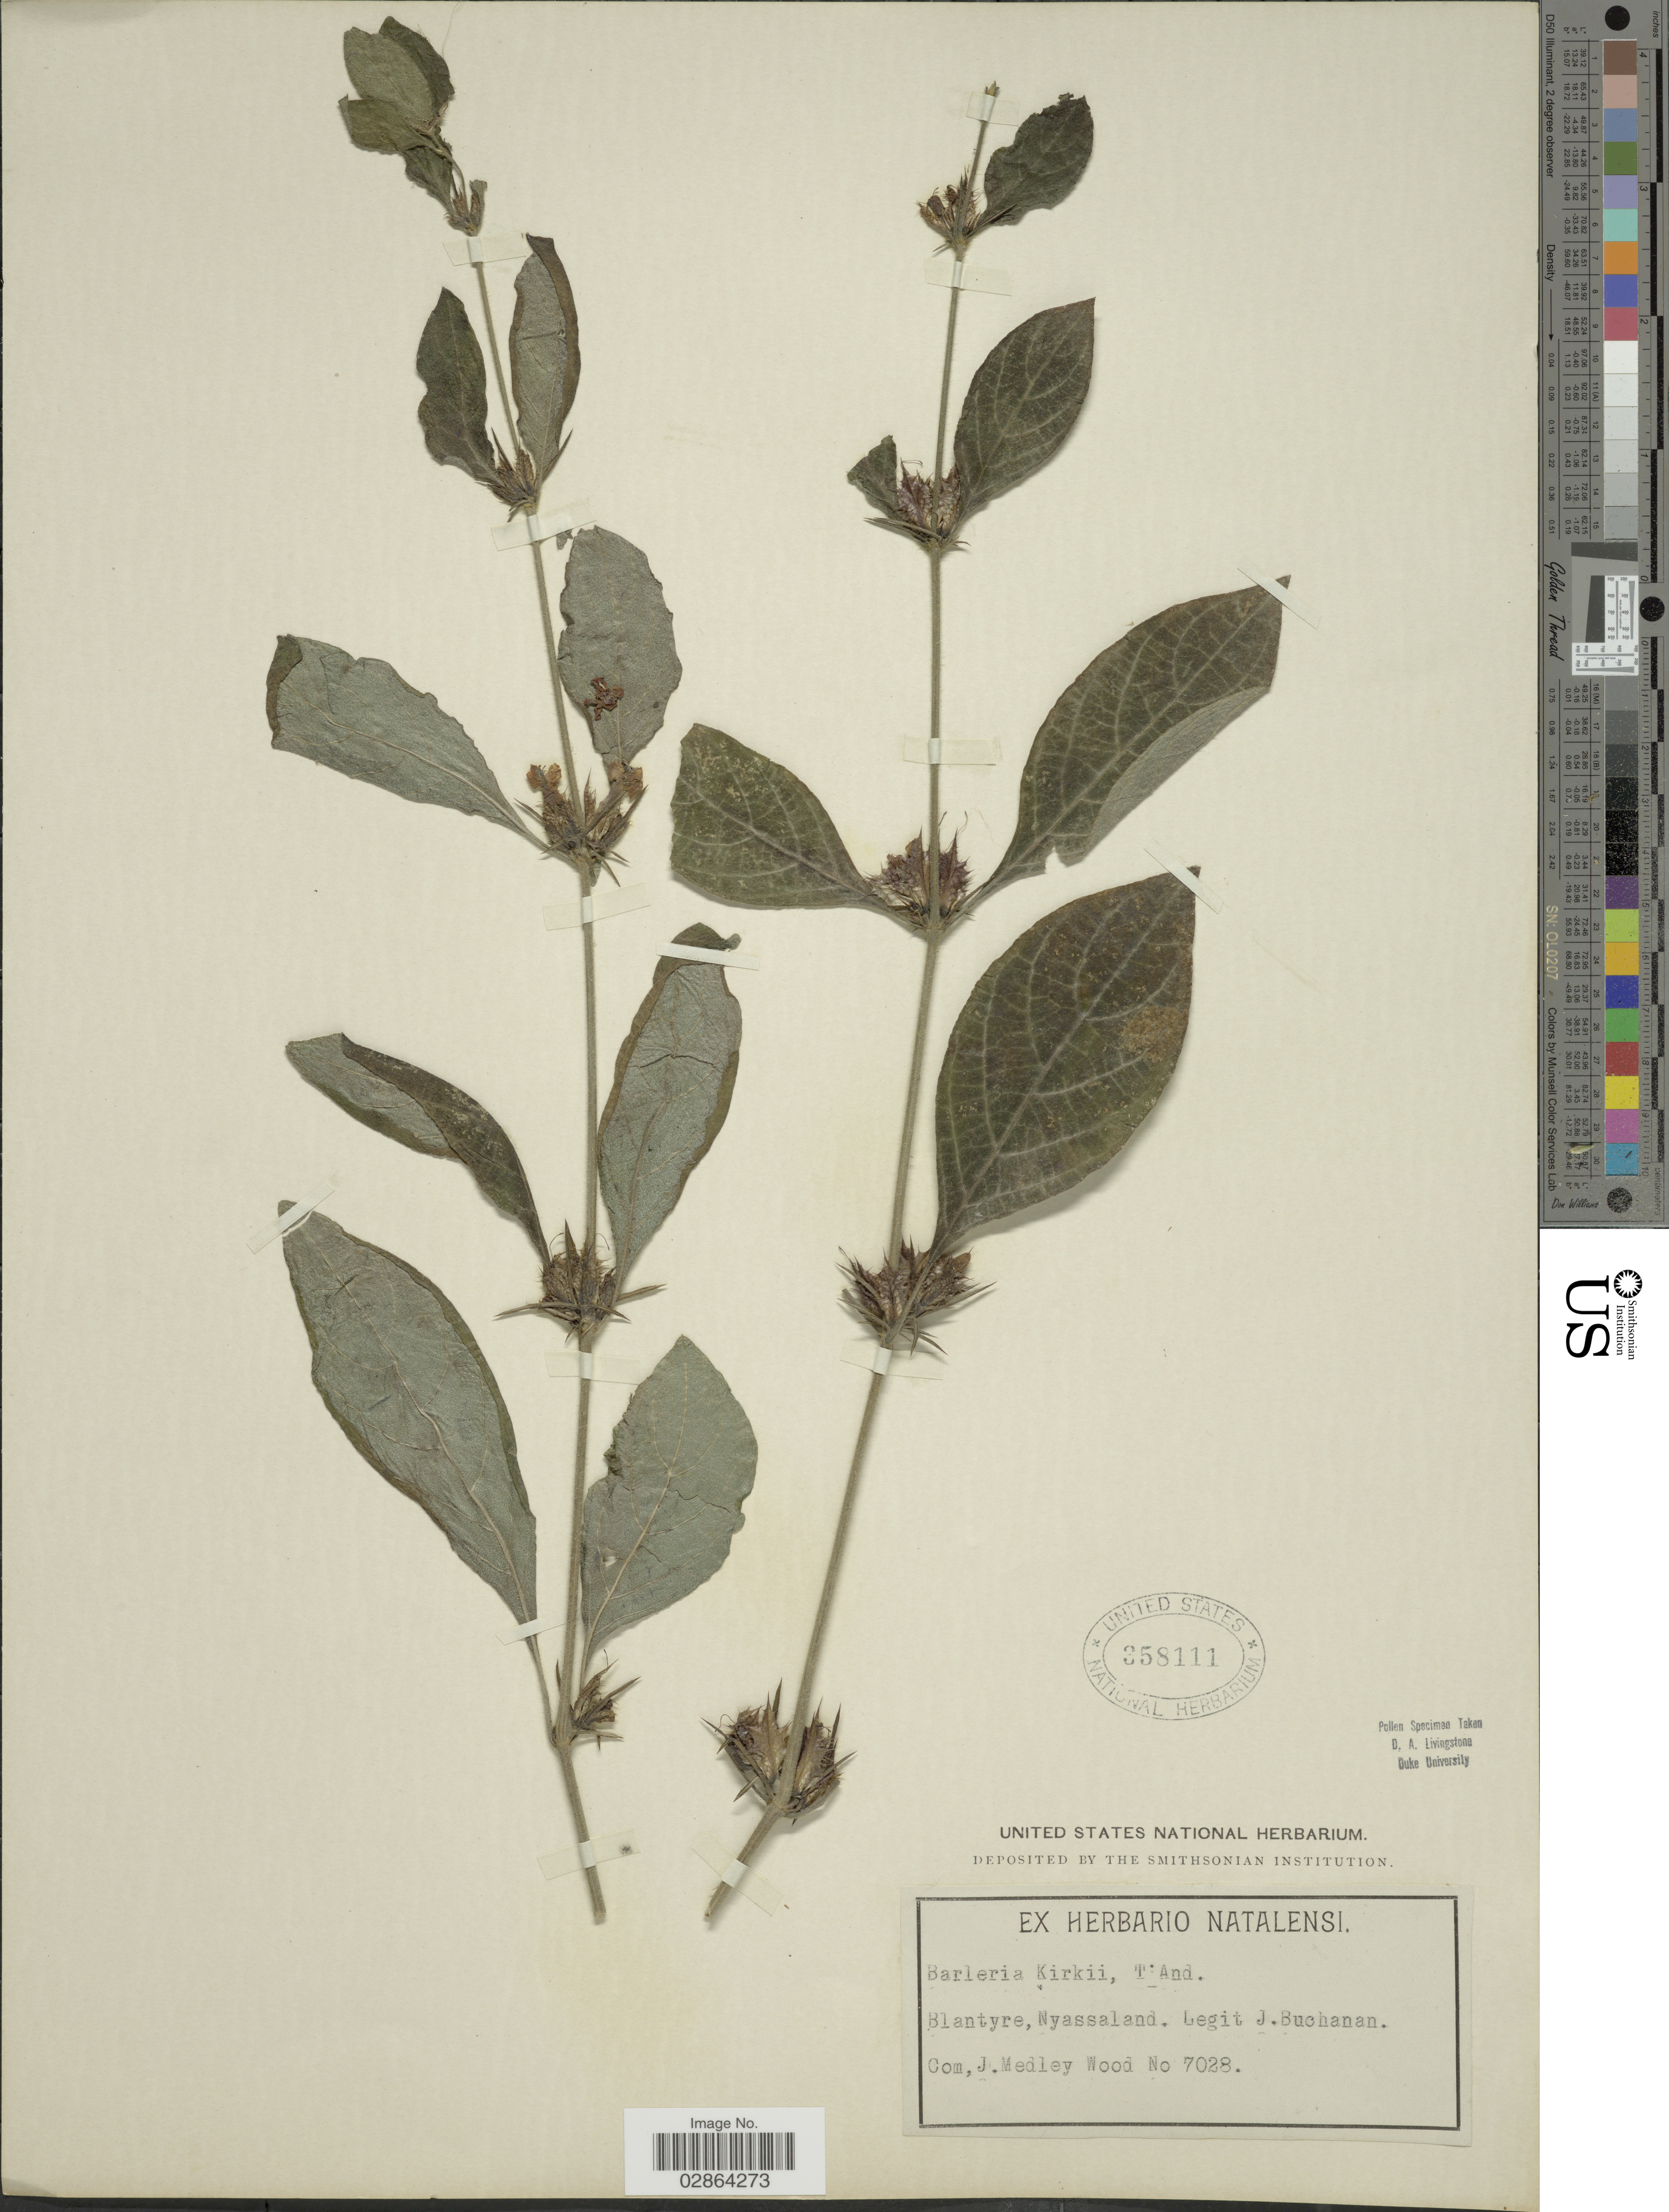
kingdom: Plantae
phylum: Tracheophyta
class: Magnoliopsida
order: Lamiales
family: Acanthaceae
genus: Barleria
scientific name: Barleria kirkii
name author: T. Anderson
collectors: J. Buchanan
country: Malawi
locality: Blantyre, Nyassaland.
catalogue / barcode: US 358111